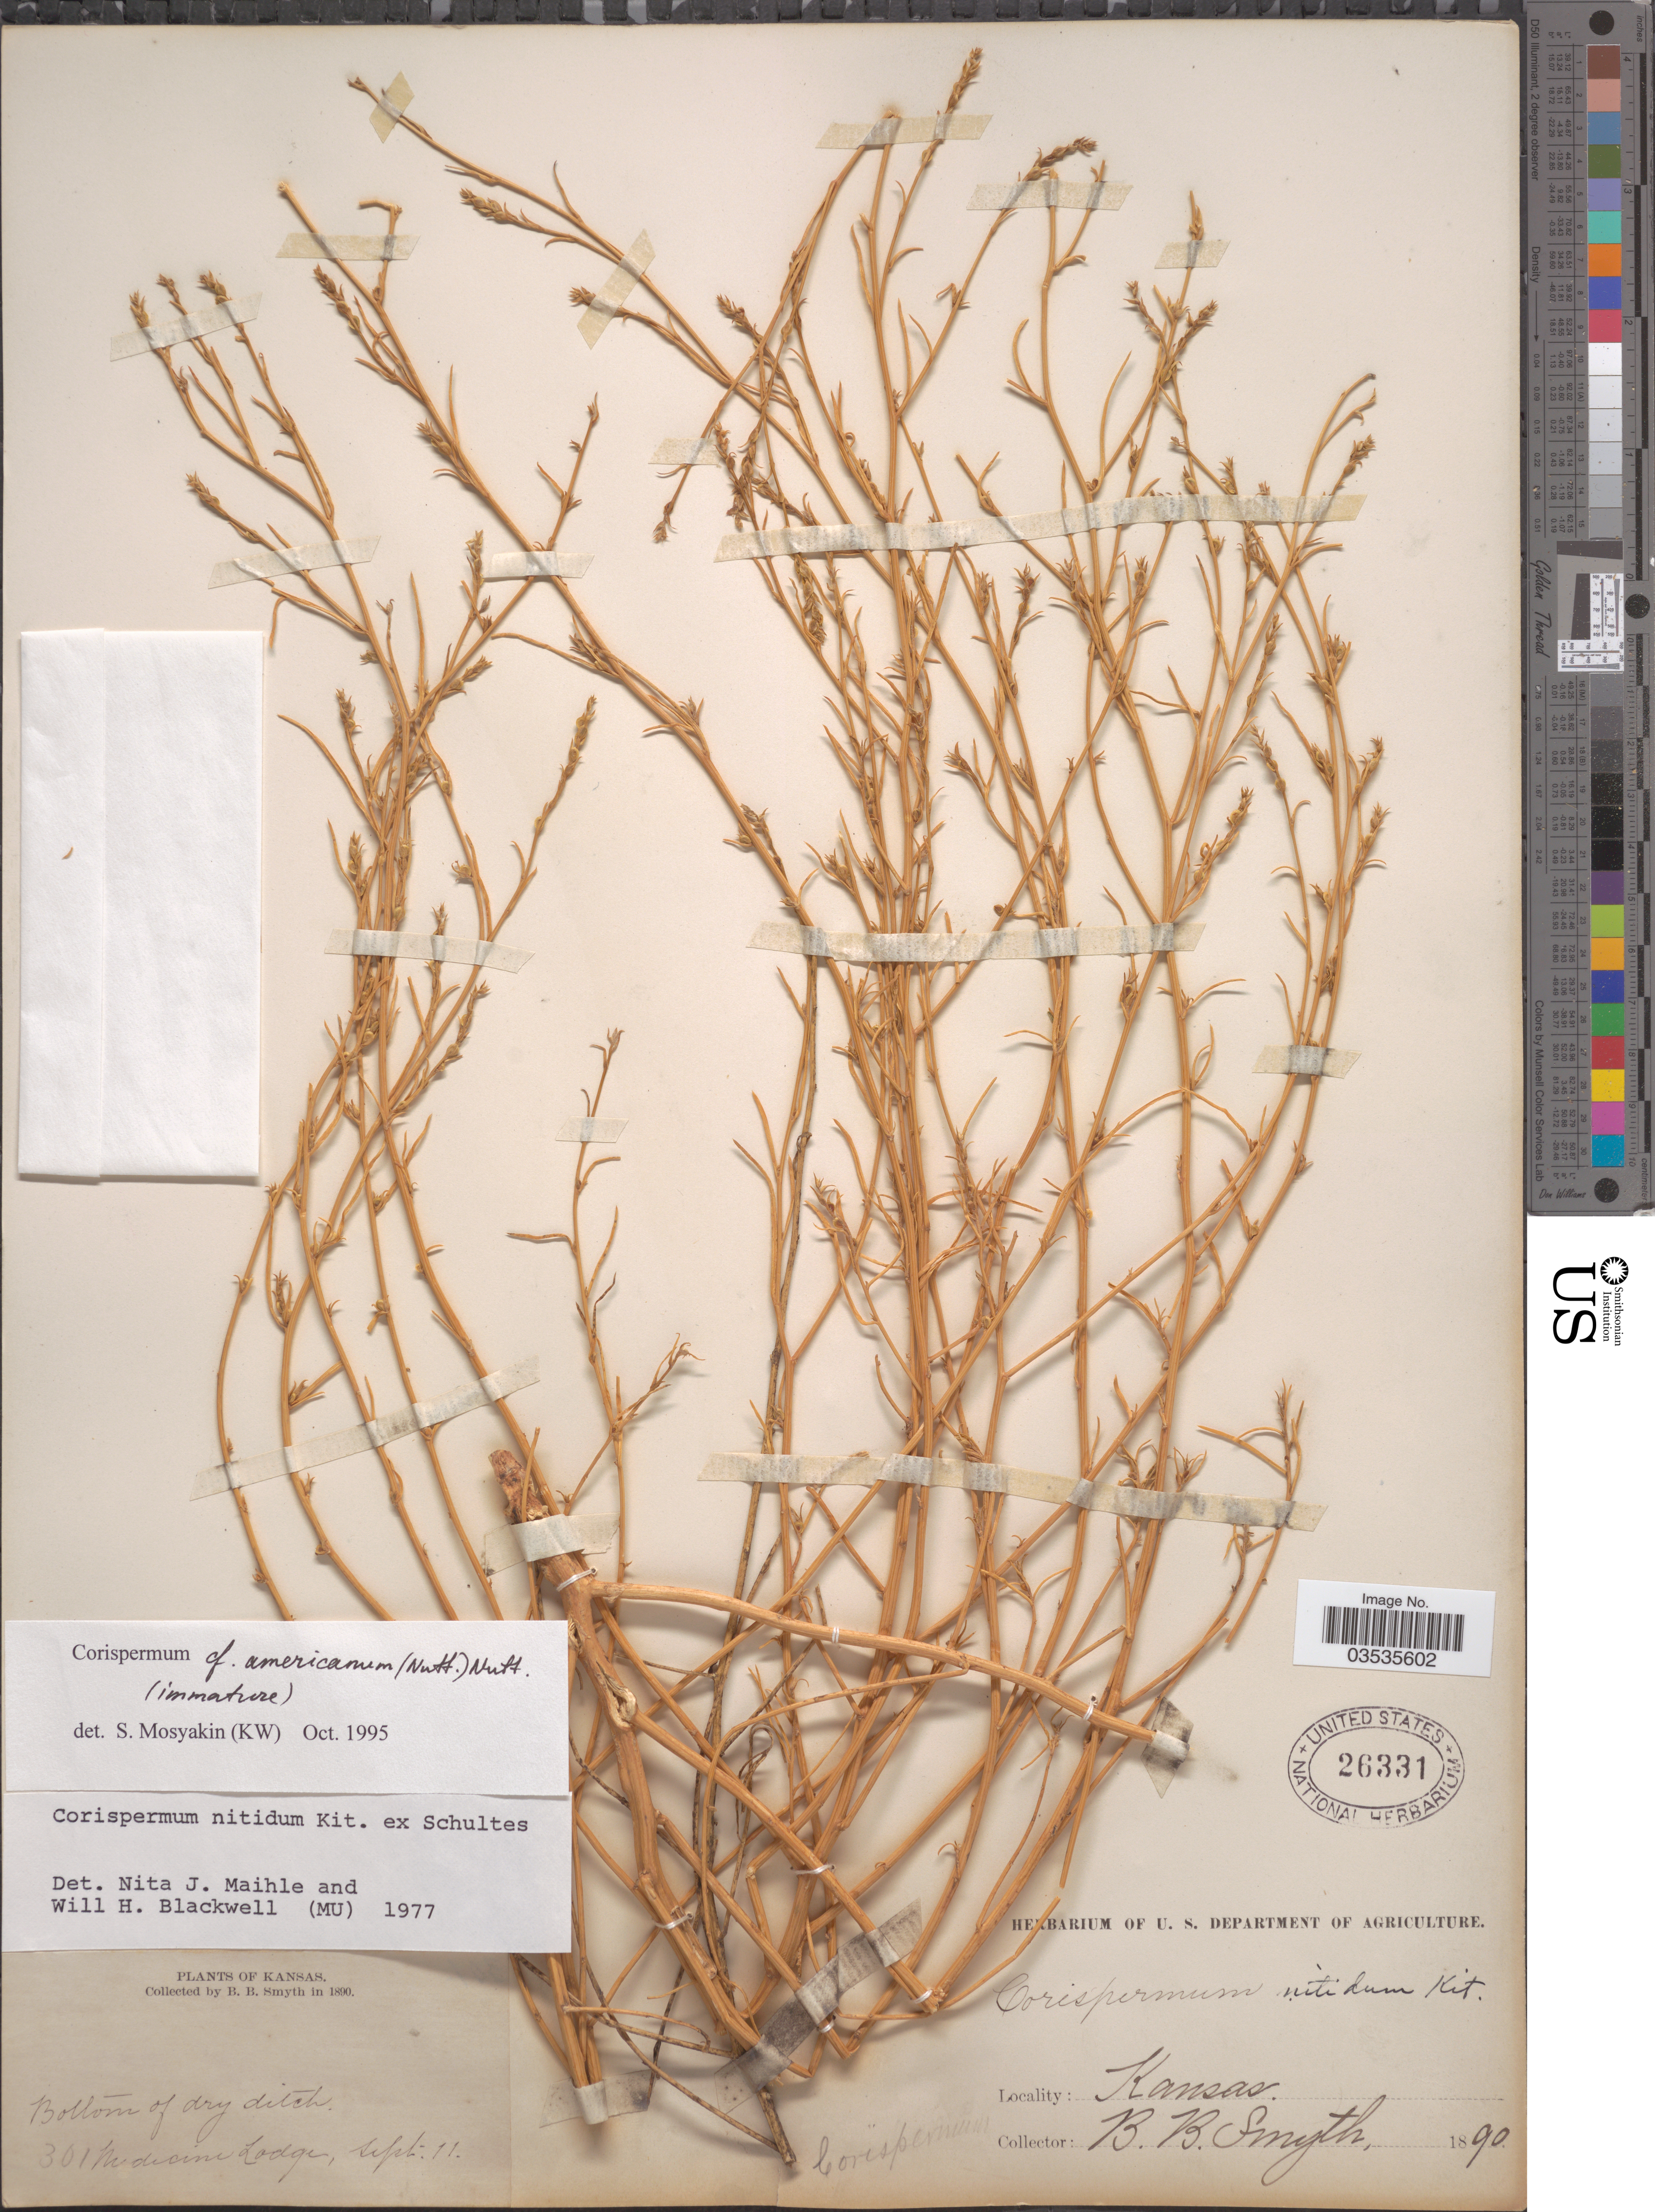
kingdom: Plantae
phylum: Tracheophyta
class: Magnoliopsida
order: Caryophyllales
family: Amaranthaceae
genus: Corispermum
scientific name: Corispermum americanum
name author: (Nutt.) Nutt.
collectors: B. Smyth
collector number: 301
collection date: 1890-09-11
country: United States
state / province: Kansas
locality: Medicine Lodge.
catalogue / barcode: US 26331